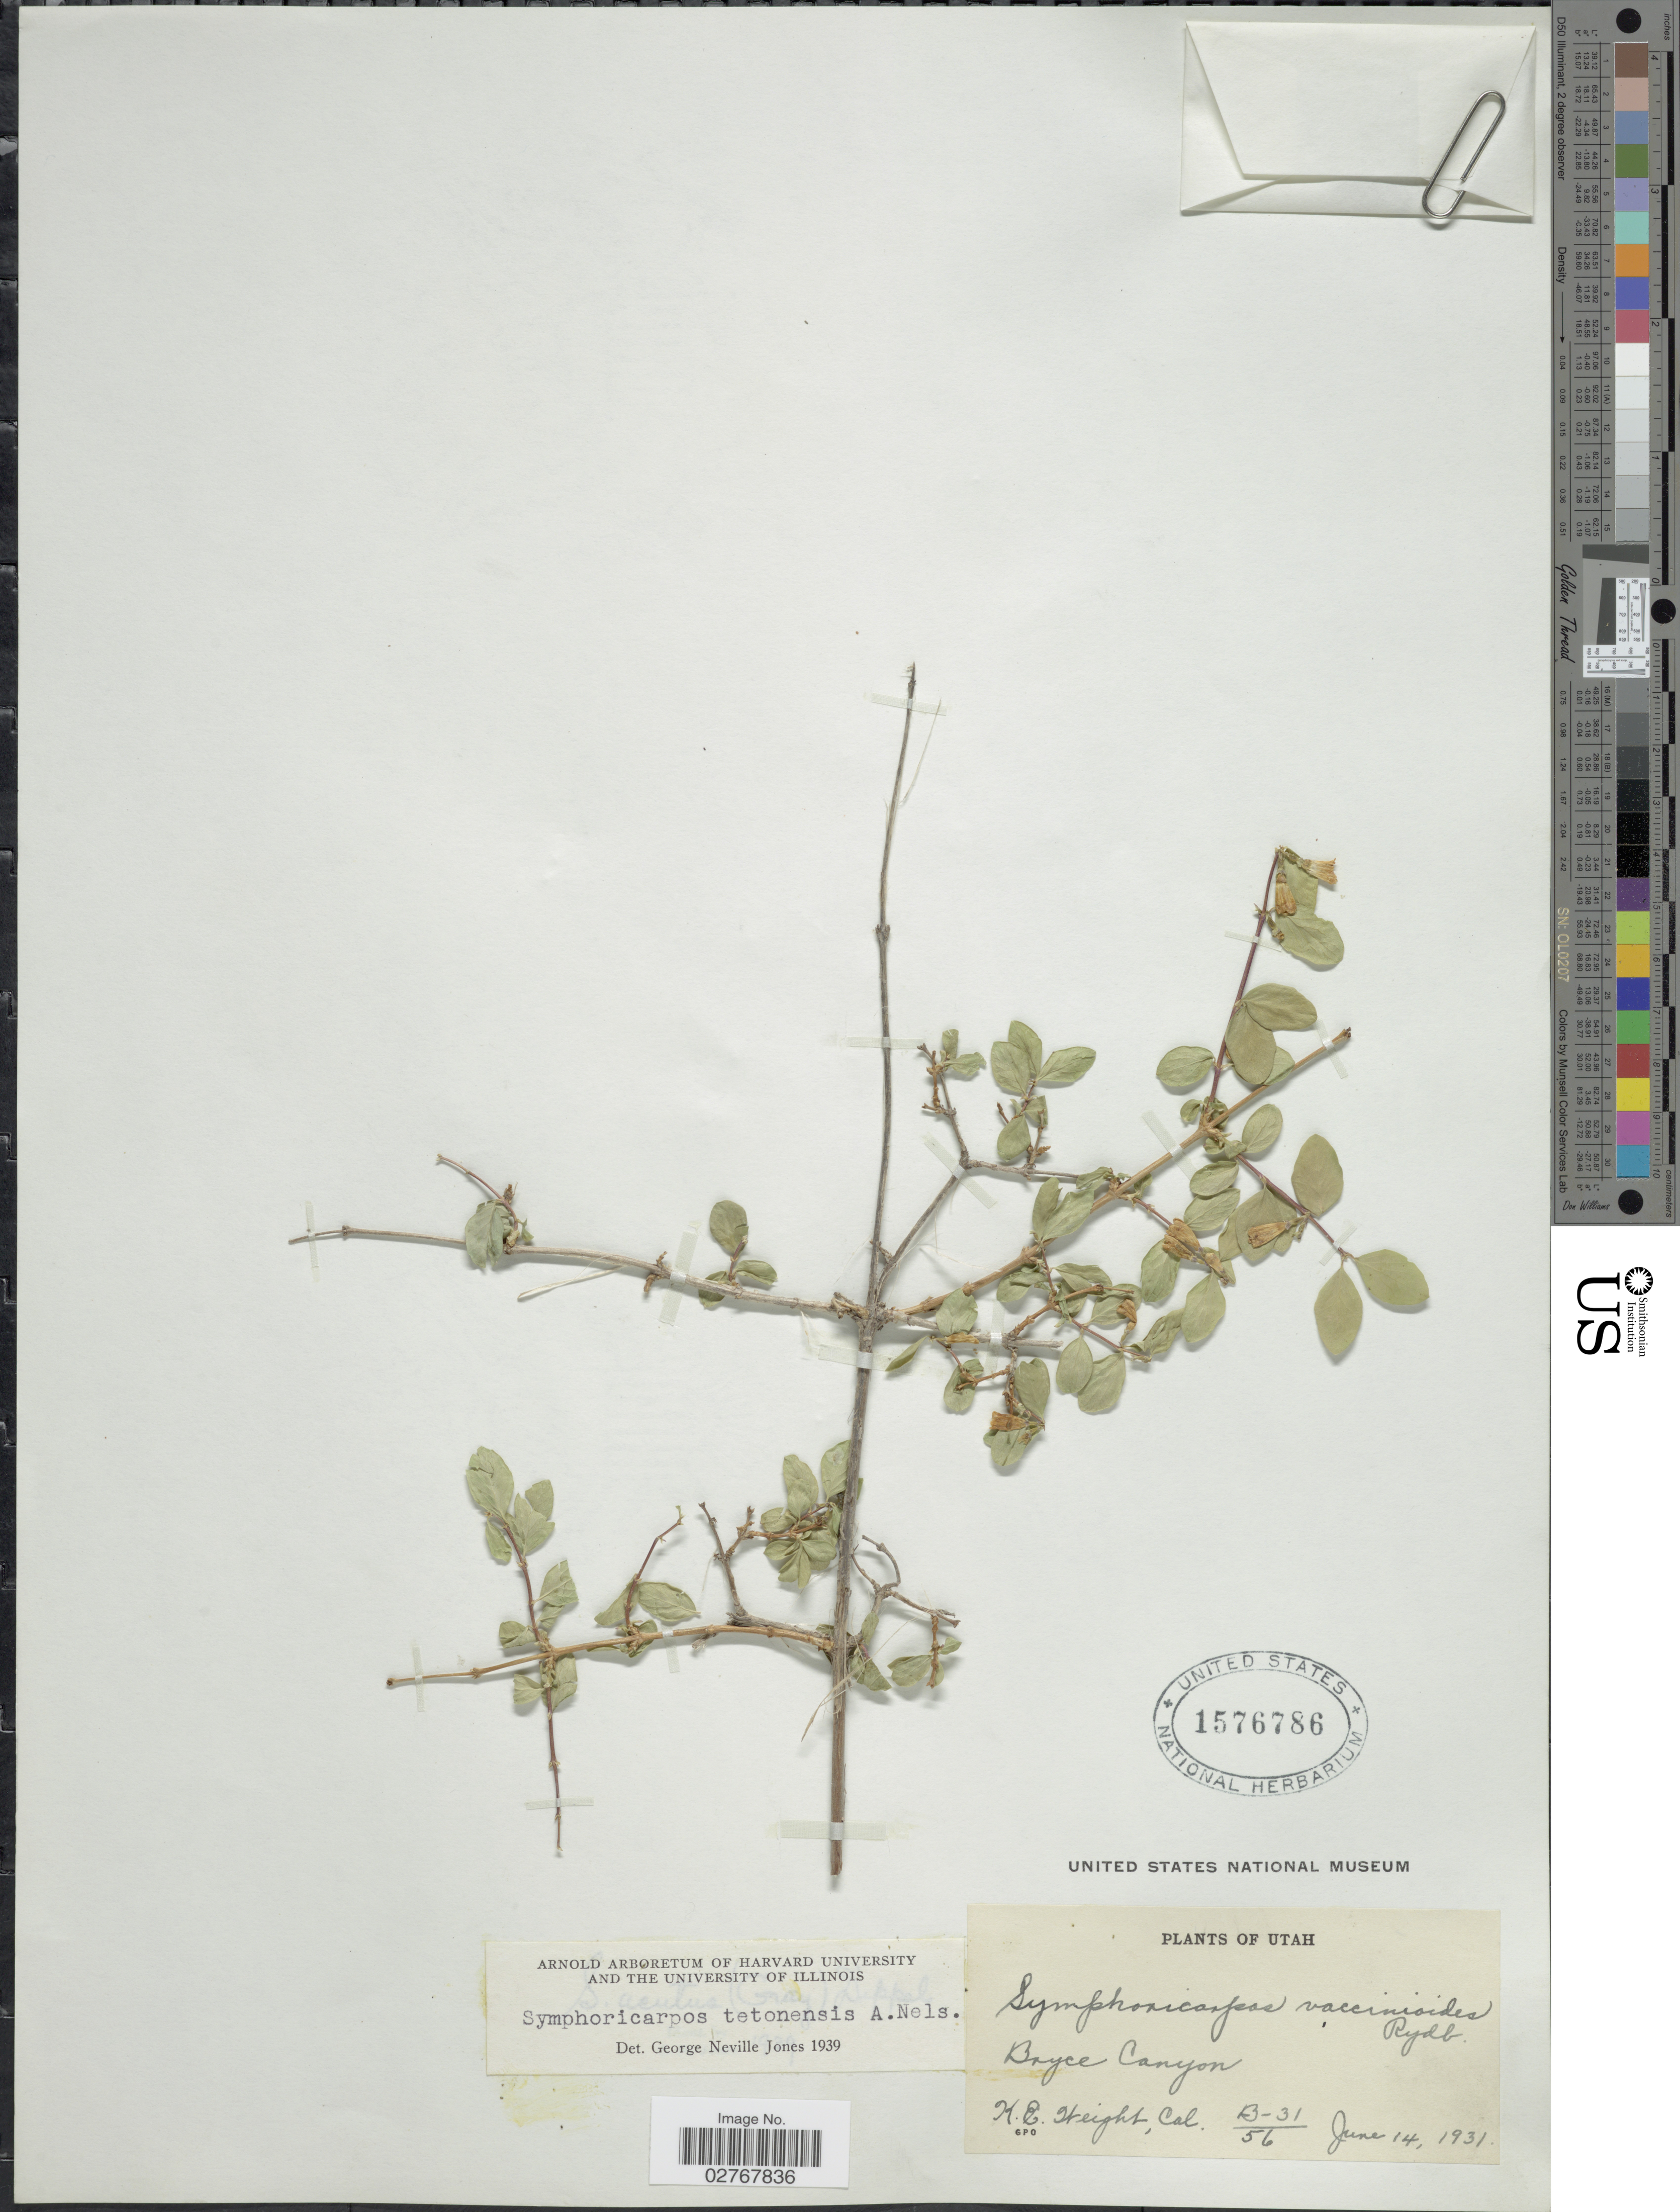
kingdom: Plantae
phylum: Tracheophyta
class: Magnoliopsida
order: Dipsacales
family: Caprifoliaceae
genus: Symphoricarpos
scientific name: Symphoricarpos tetonensis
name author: A. Nelson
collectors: K. Weight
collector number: B-31/56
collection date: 1931-06-14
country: United States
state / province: Utah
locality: Bryce Canyon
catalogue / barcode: US 1576786